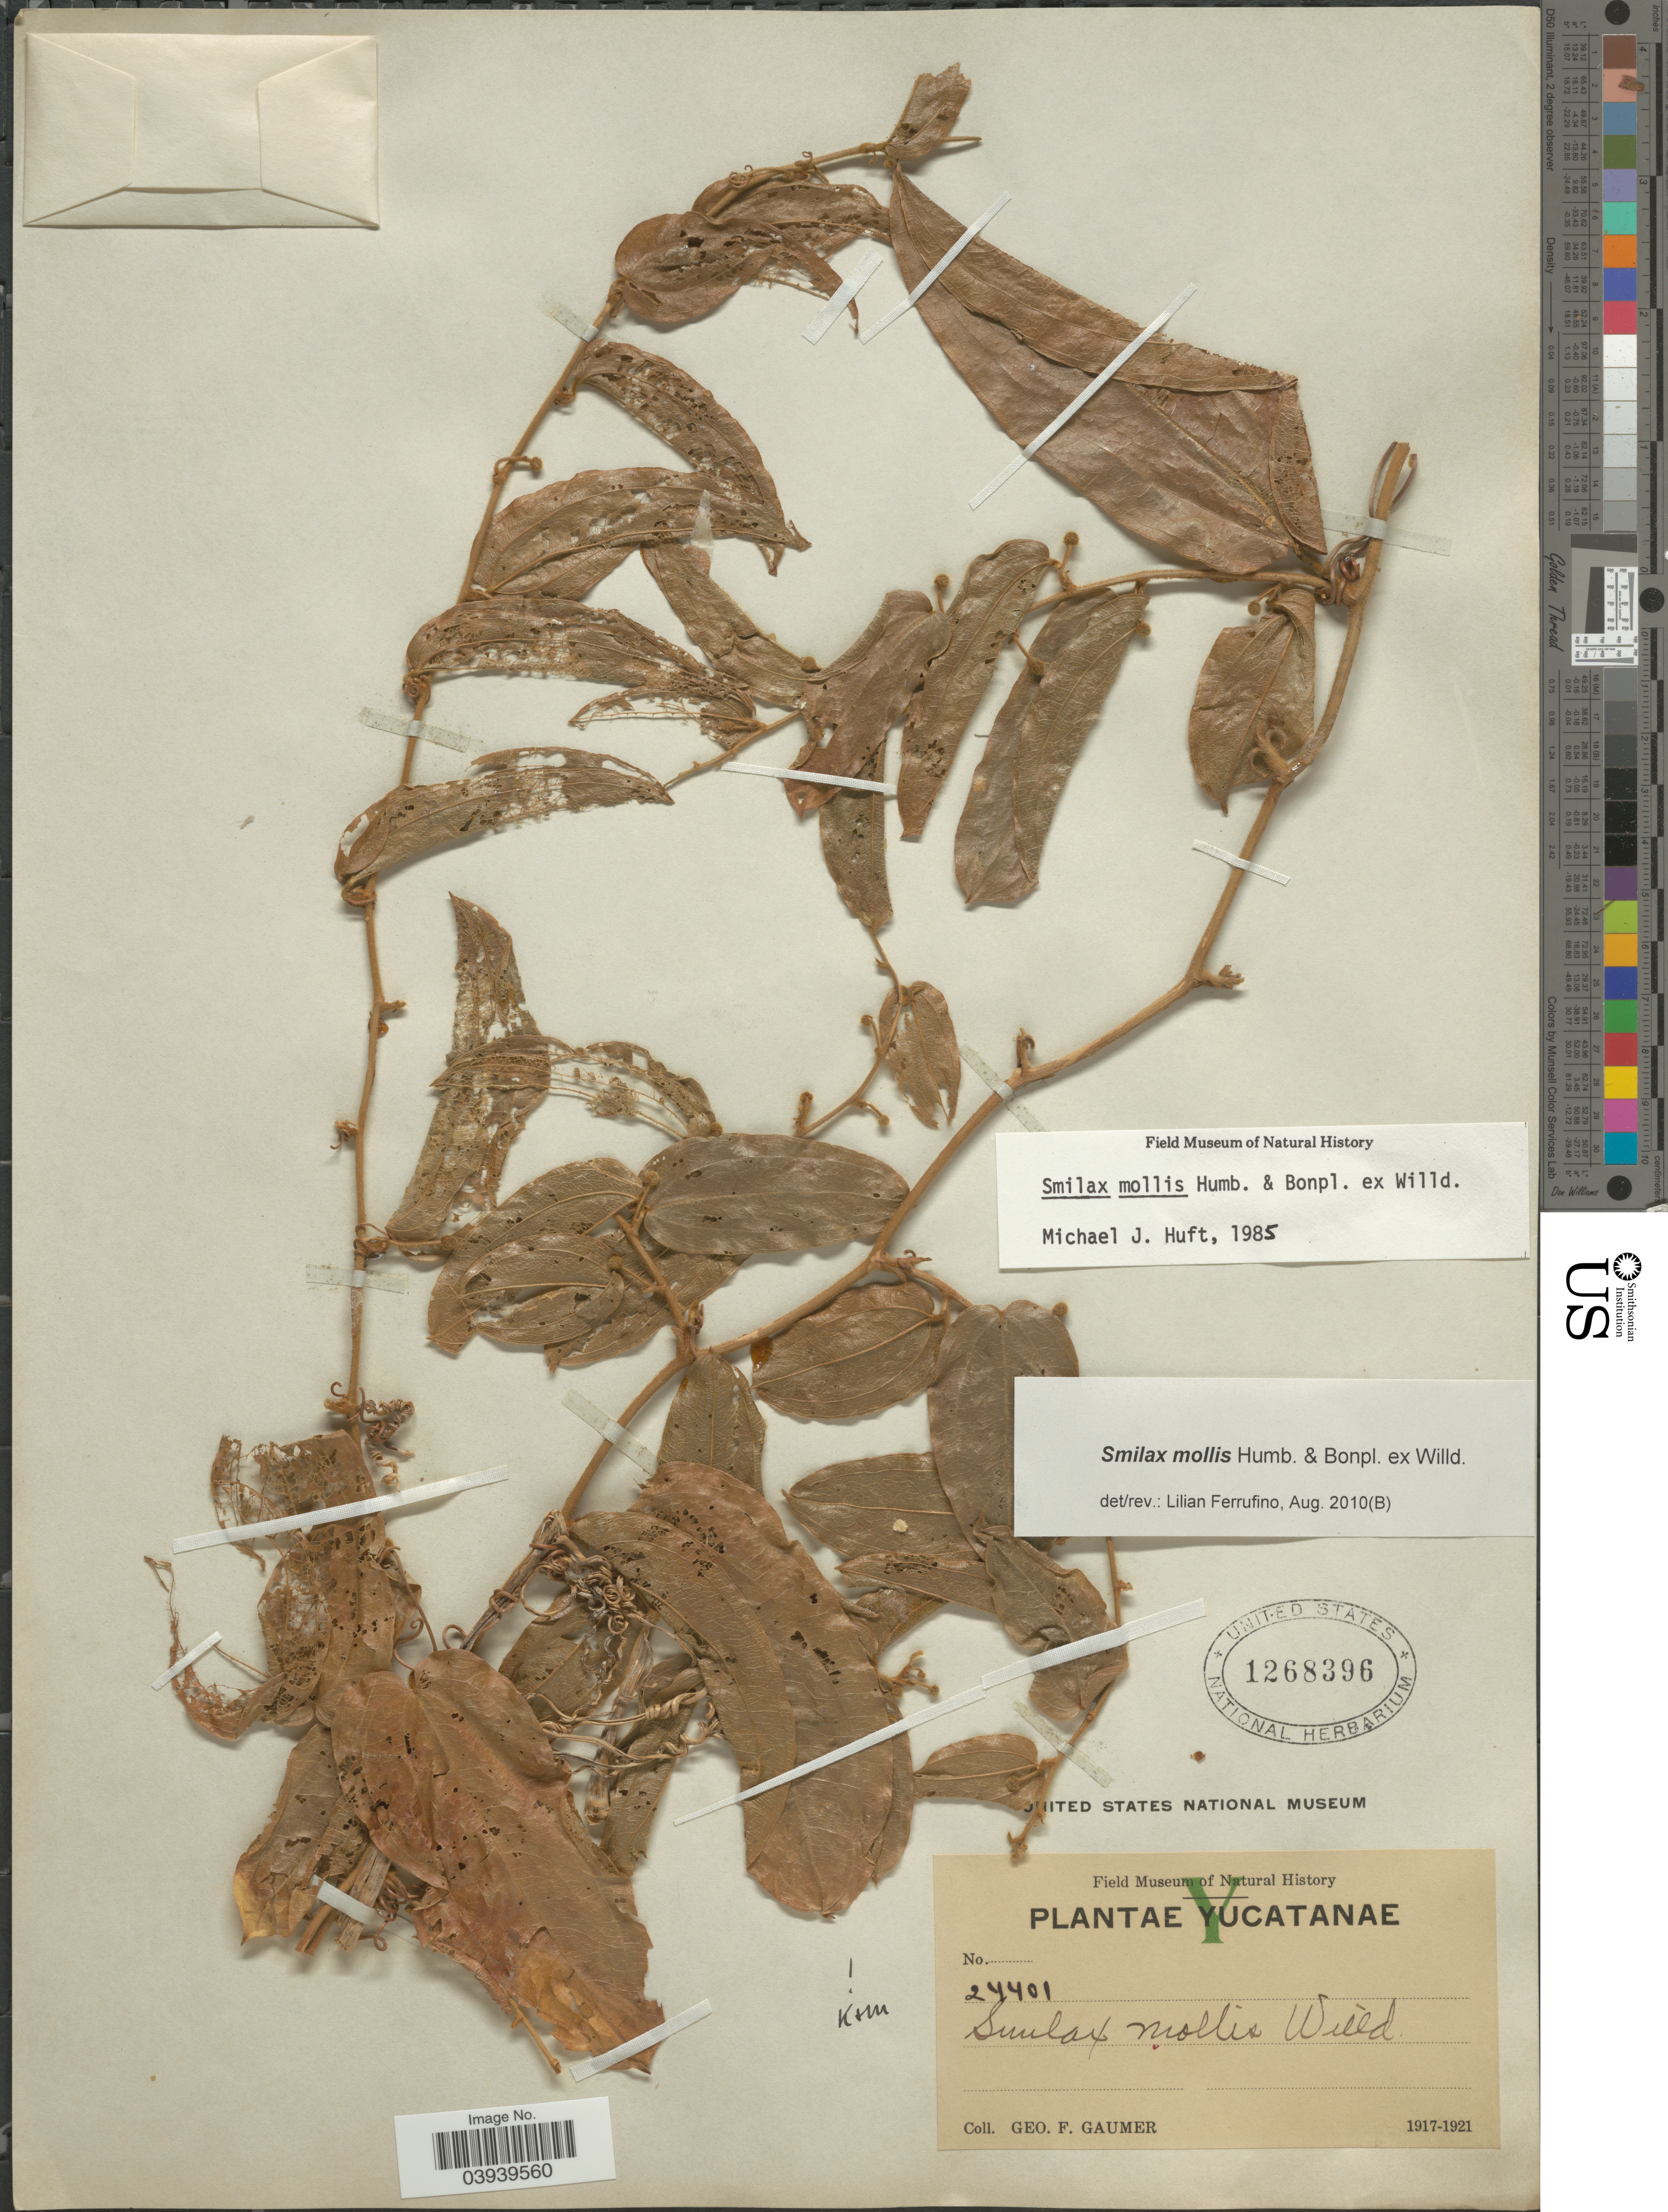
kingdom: Plantae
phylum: Tracheophyta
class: Liliopsida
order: Liliales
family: Smilacaceae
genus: Smilax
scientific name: Smilax mollis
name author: Humb. & Bonpl. ex Willd.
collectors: G. F. Gaumer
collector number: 24401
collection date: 1917/1921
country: Mexico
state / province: Yucatán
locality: Yucatanae.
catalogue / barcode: US 1268396